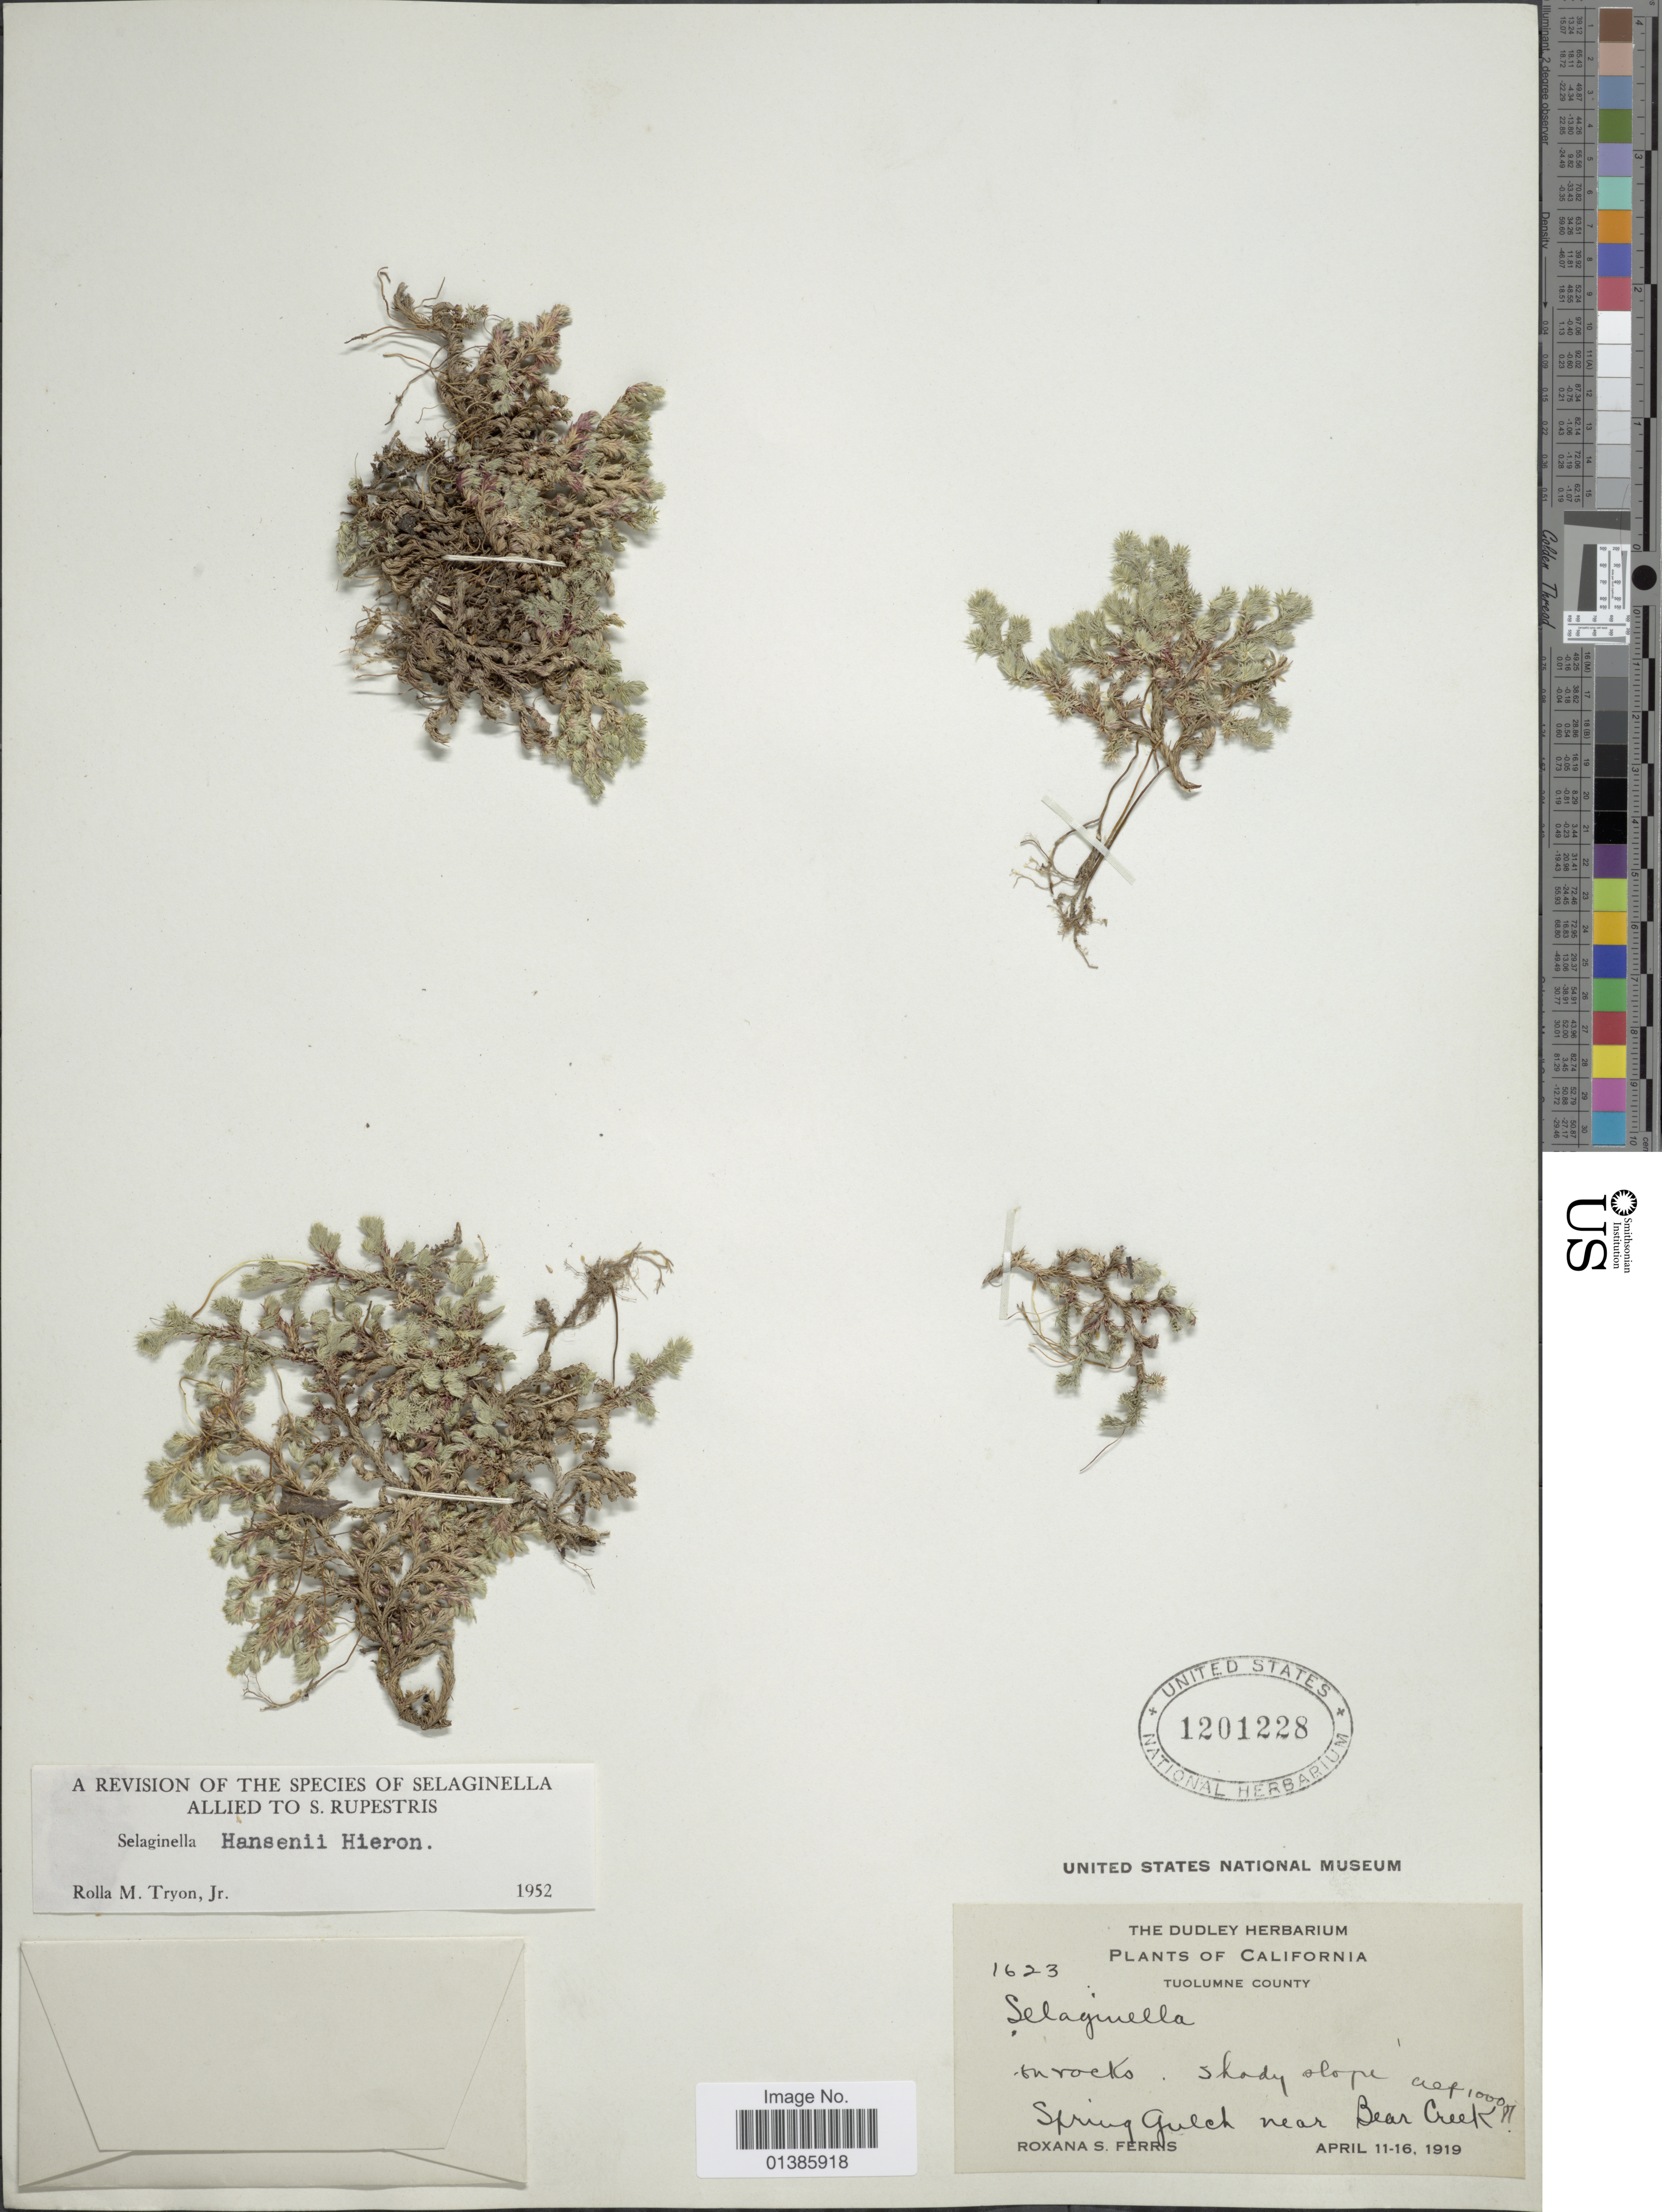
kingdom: Plantae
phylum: Tracheophyta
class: Lycopodiopsida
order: Selaginellales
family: Selaginellaceae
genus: Selaginella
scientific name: Selaginella hansenii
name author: Hieron.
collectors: R. S. Ferris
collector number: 1623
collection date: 1919-04-11/1919-04-16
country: United States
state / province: California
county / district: Tuolumne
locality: Tuolumne County. Spring Gulch near Bear Creek.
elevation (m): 305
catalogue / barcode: US 1201228